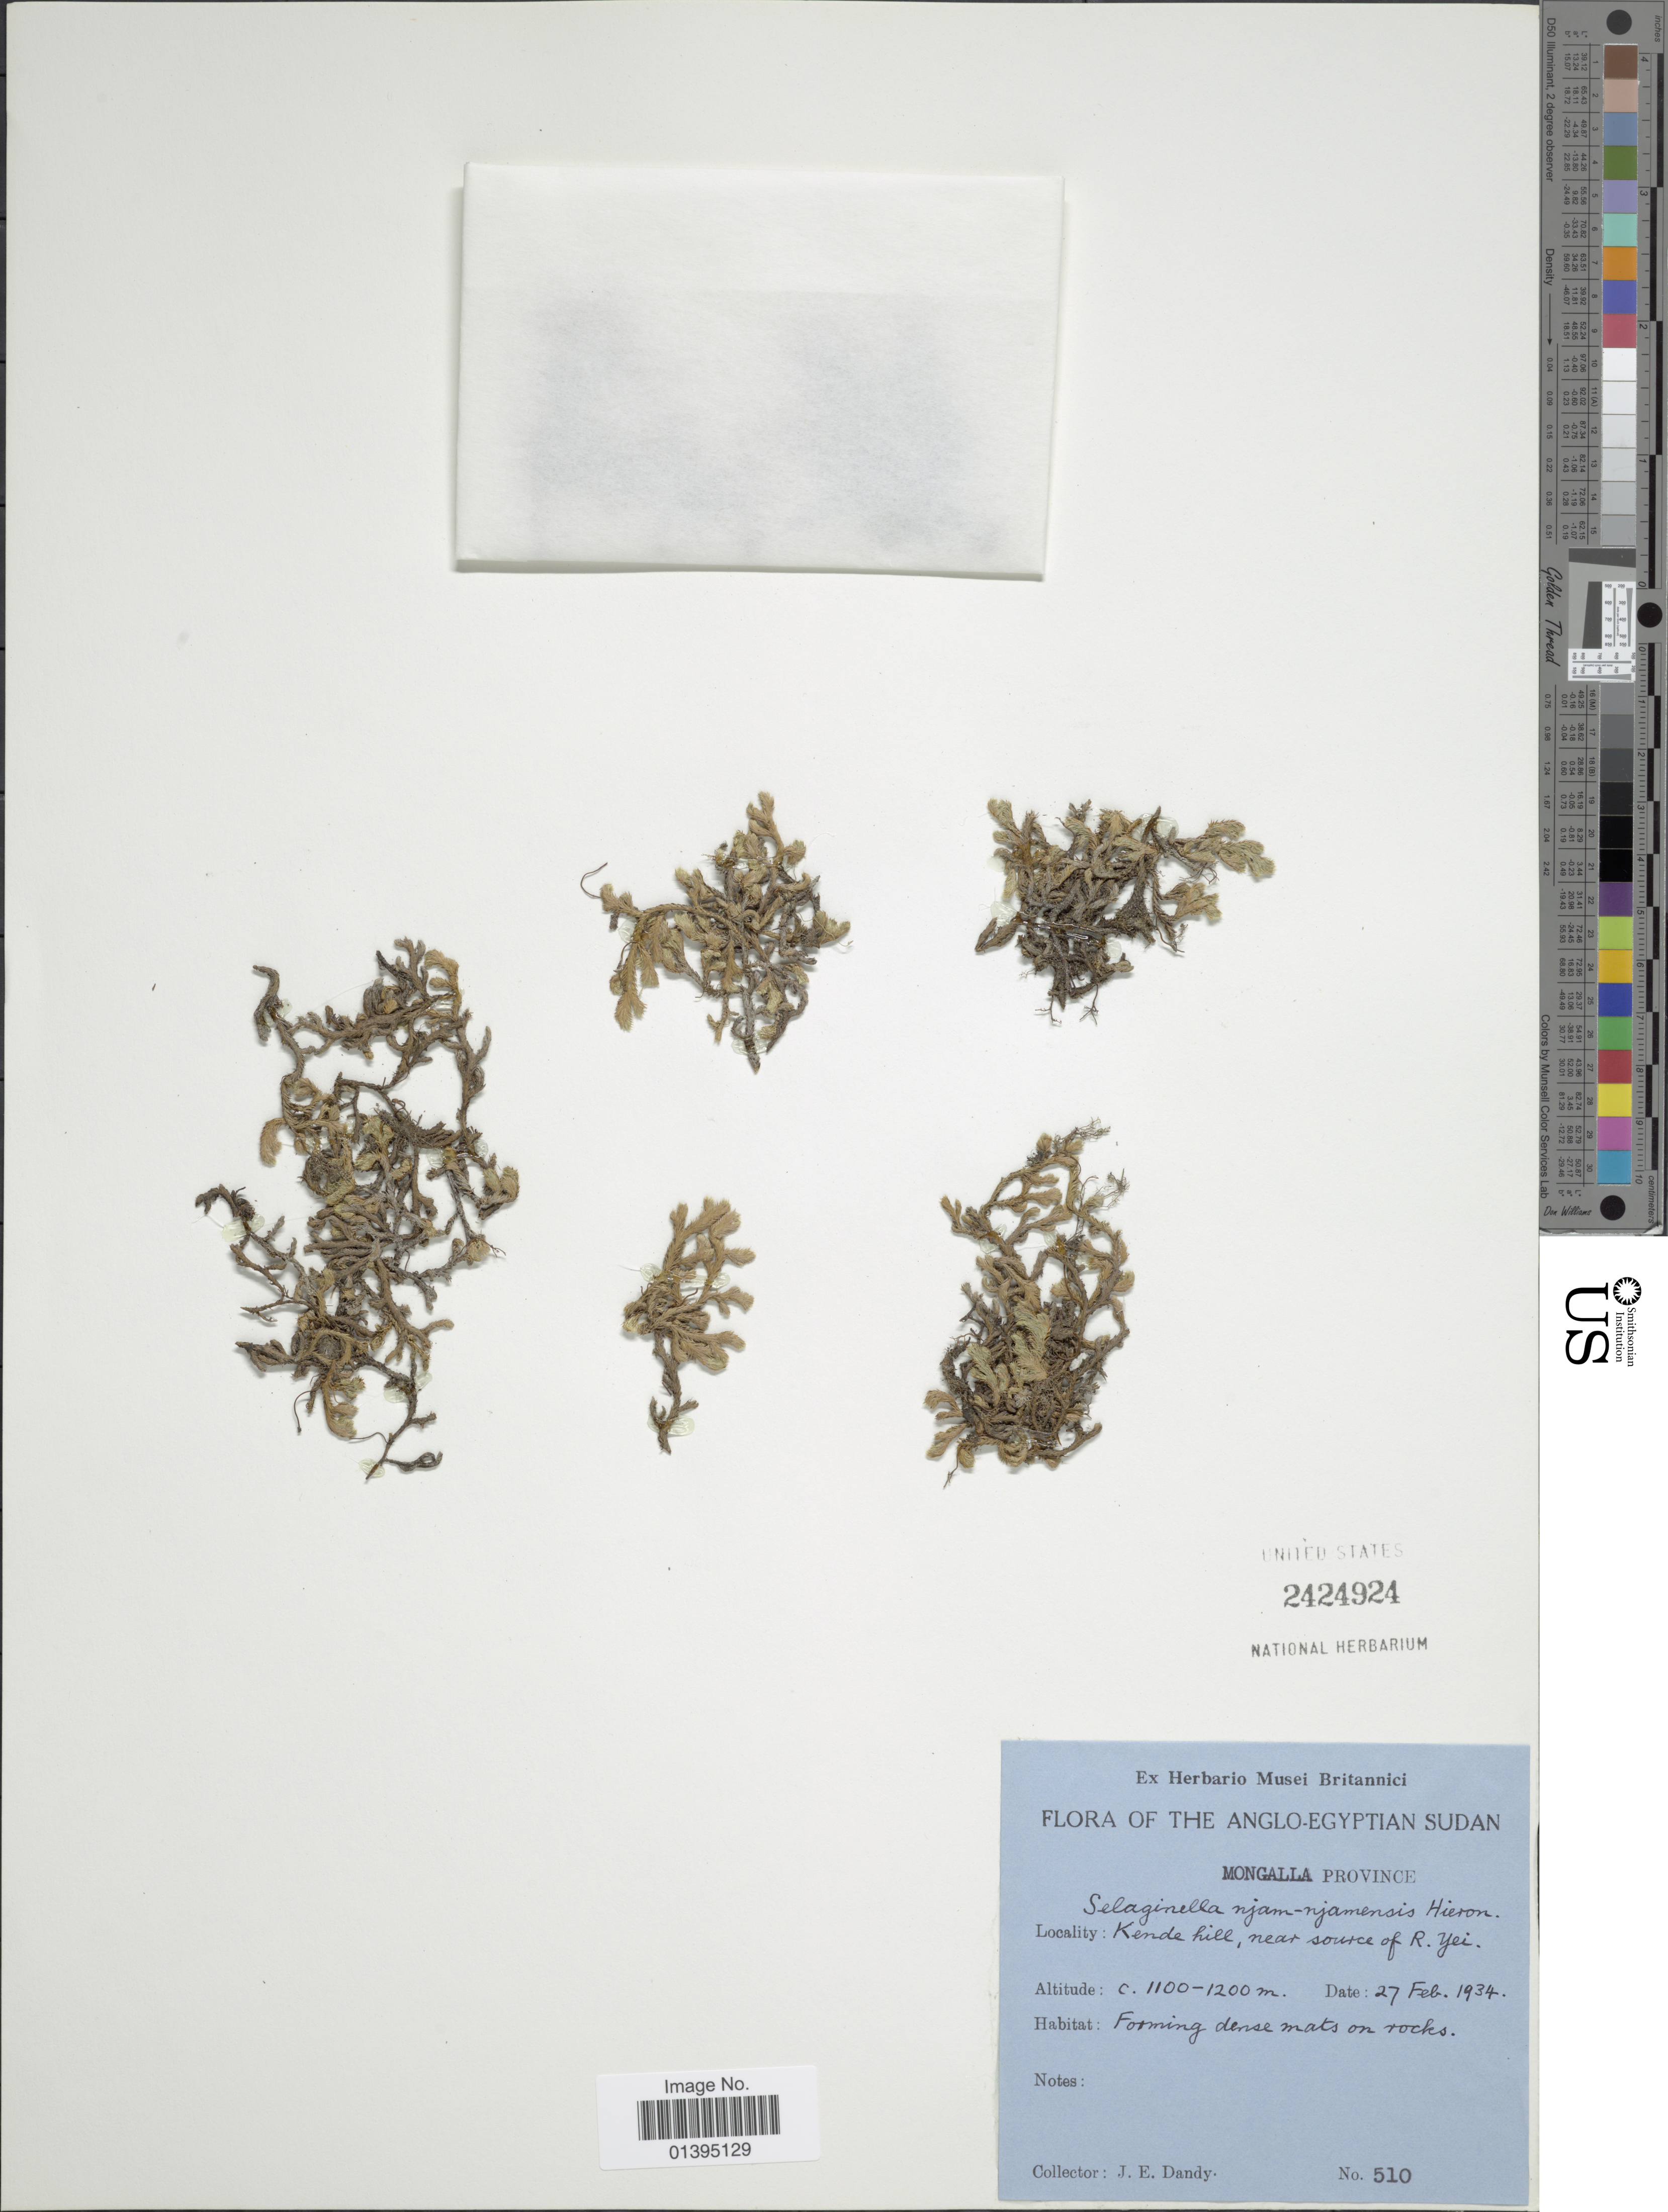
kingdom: Plantae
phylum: Tracheophyta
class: Lycopodiopsida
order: Selaginellales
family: Selaginellaceae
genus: Selaginella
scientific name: Selaginella njamnjamensis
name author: Hieron.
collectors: J. E. Dandy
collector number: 510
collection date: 1934-02-27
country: Sudan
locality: Anglo-Egyptian Sudan, Mongalla province, Kende hill, near source of R. Yei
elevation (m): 1100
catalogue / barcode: US 2424924